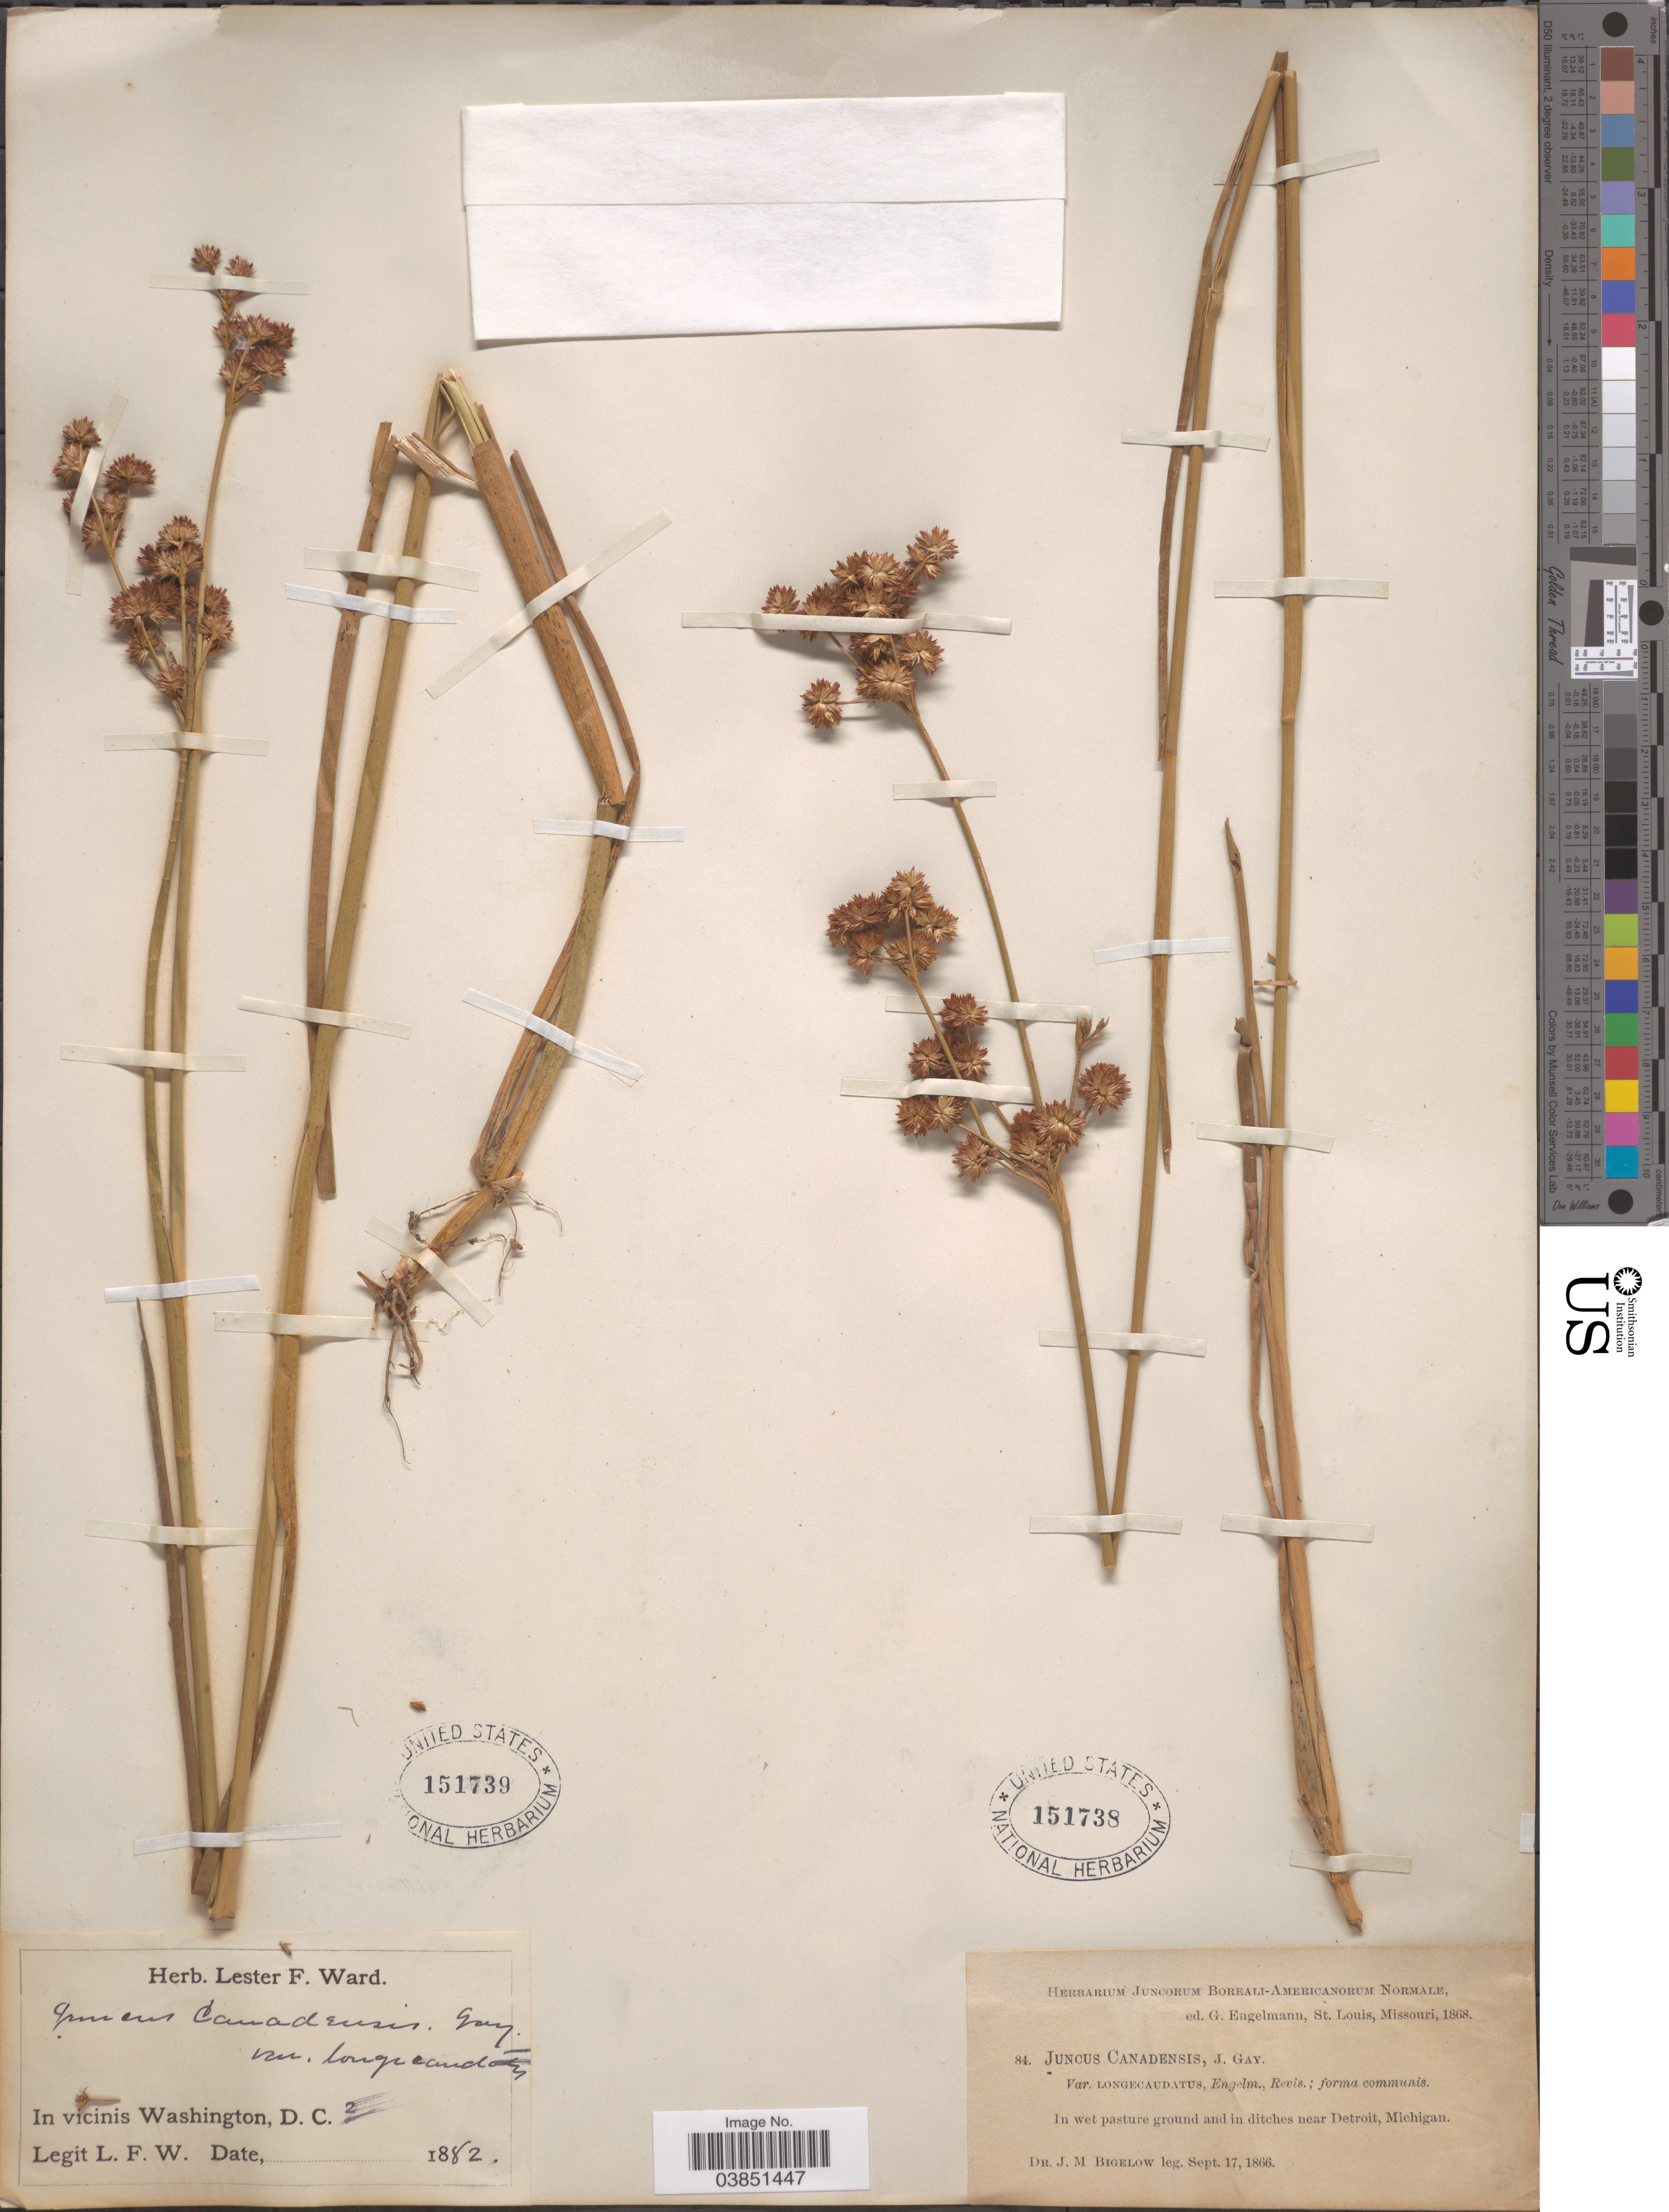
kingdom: Plantae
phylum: Tracheophyta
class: Liliopsida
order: Poales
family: Juncaceae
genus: Juncus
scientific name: Juncus canadensis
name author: J. Gay ex Laharpe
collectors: J. M. Bigelow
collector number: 84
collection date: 1866-09-17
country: United States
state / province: Michigan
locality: Near Detroit.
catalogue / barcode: US 151738-2